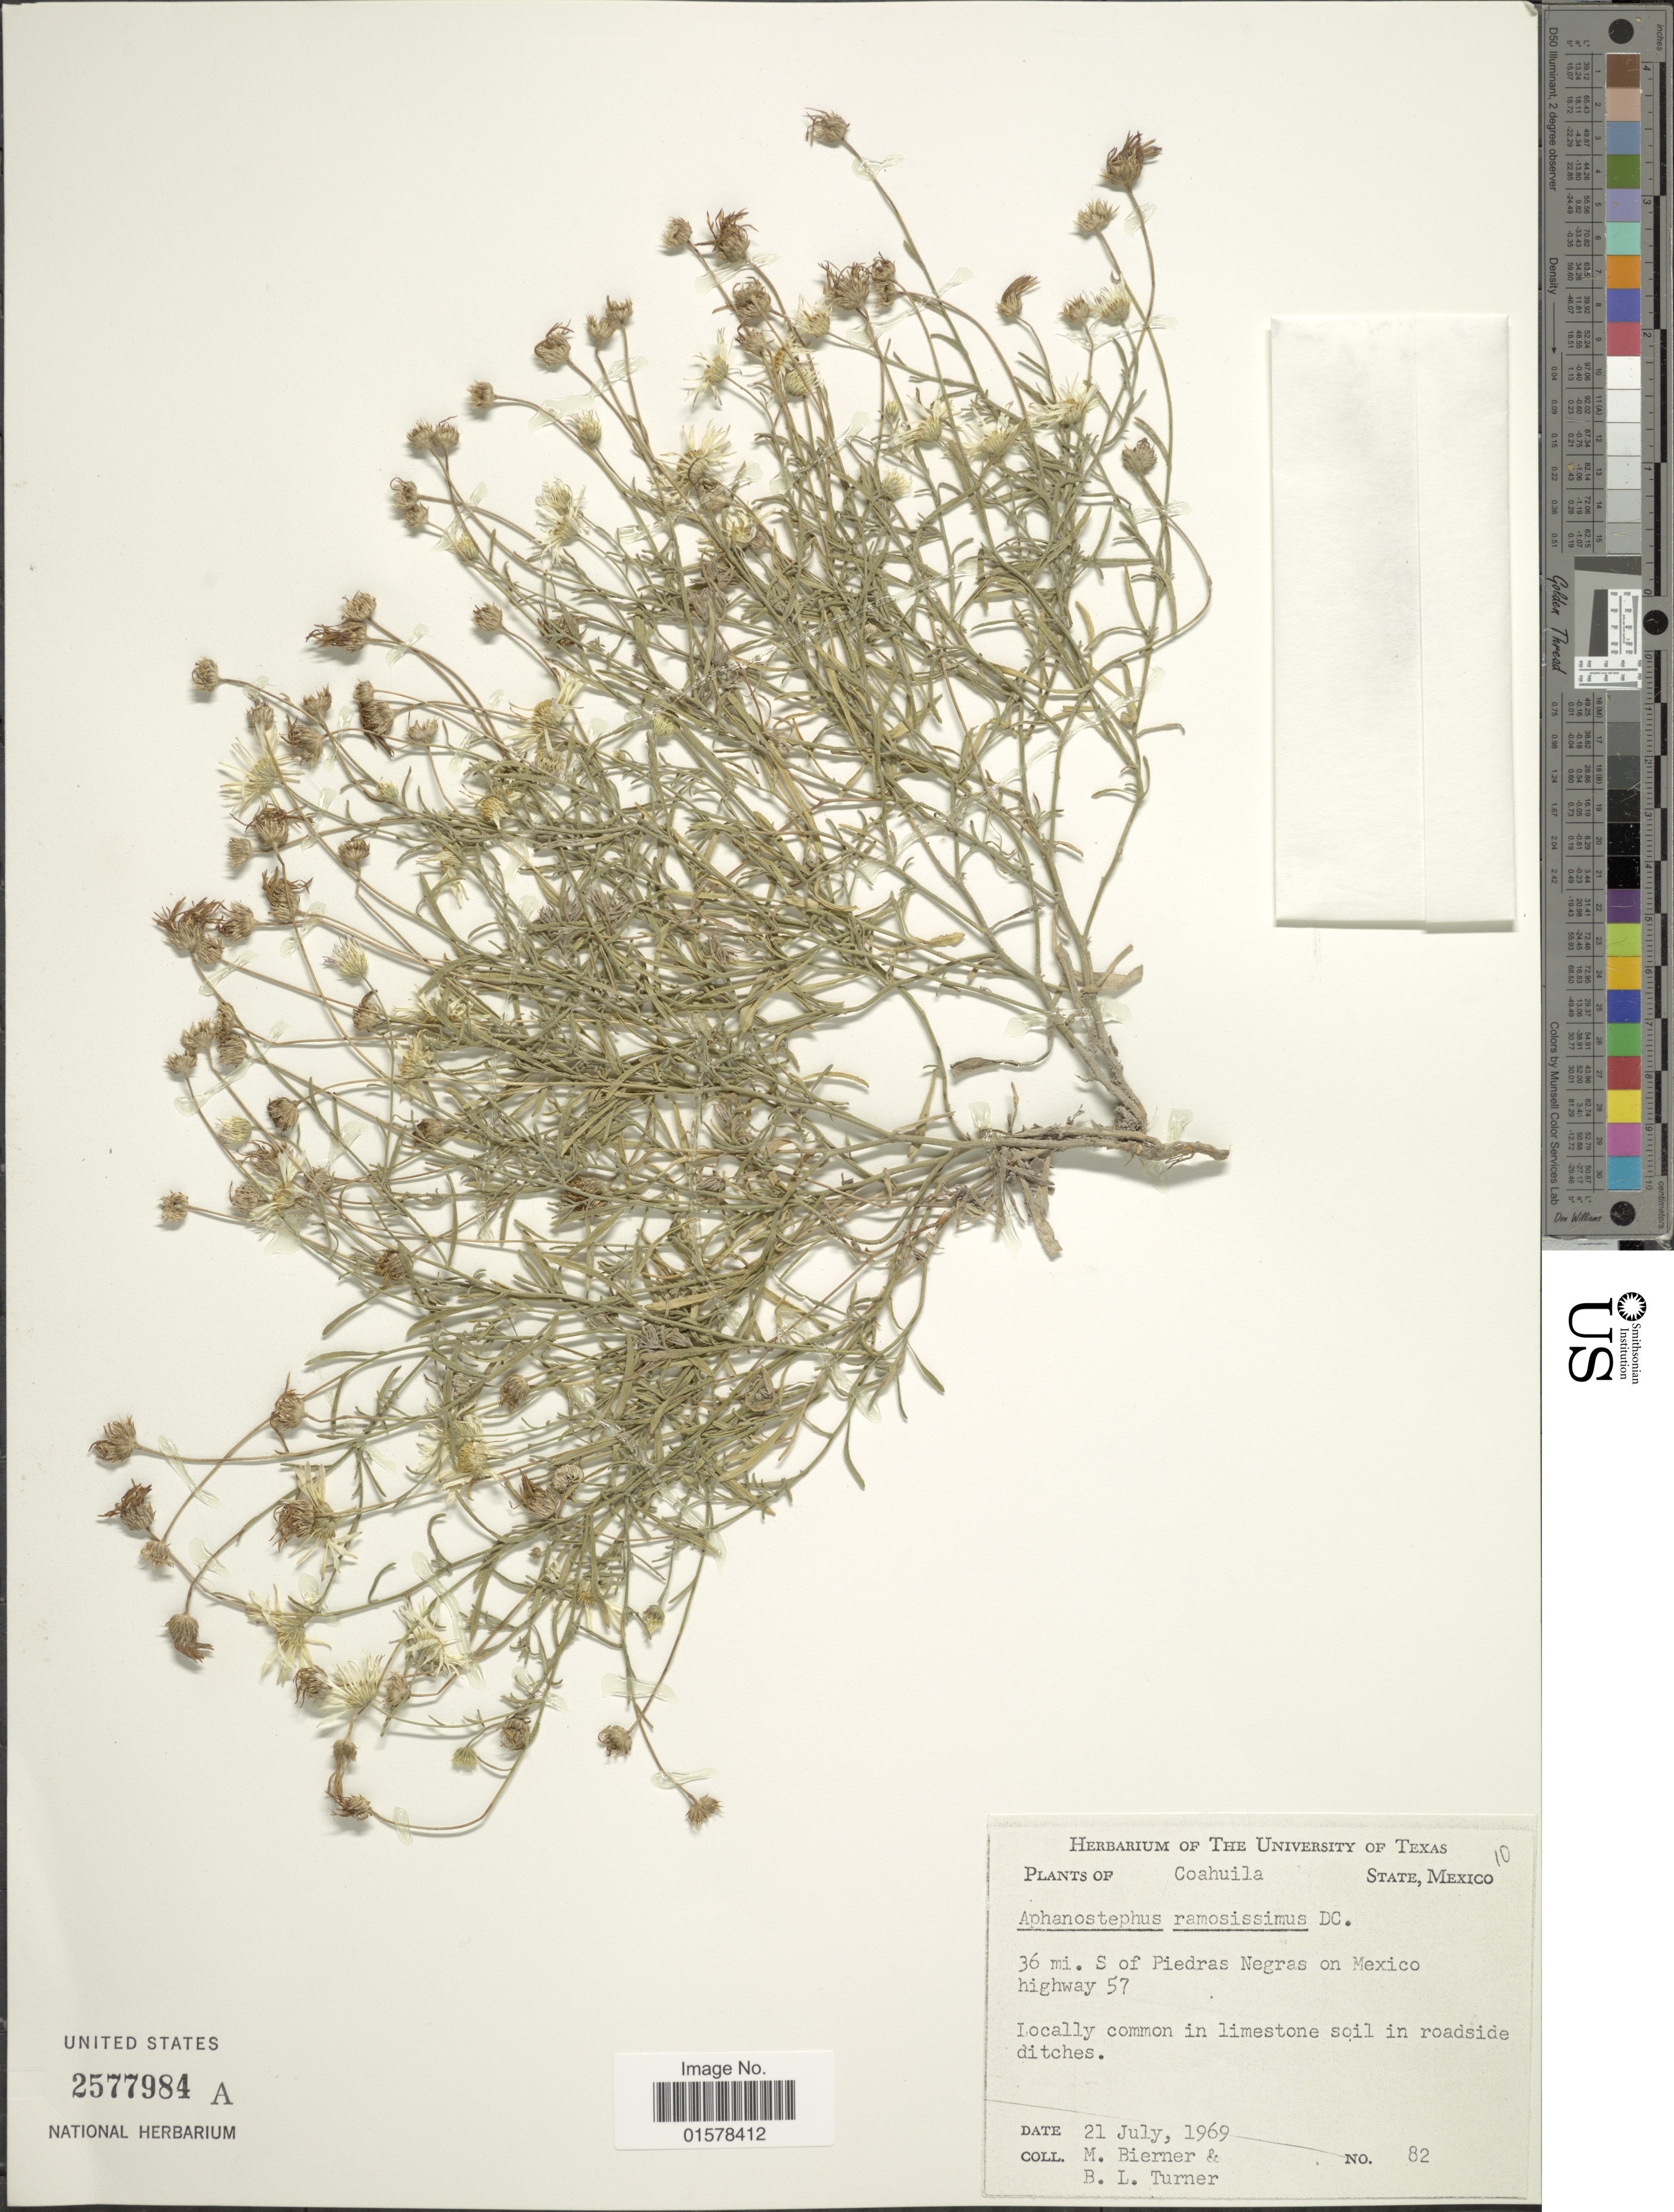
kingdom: Plantae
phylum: Tracheophyta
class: Magnoliopsida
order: Asterales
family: Asteraceae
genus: Aphanostephus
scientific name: Aphanostephus ramosissimus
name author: DC.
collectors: M. W. Bierner & B. L. Turner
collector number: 82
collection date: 1969-07-21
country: Mexico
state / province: Coahuila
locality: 36 mi. S. of Piedras Negras on Mexico highway 57. Coahuila State, Mexico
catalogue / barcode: US 2577984A